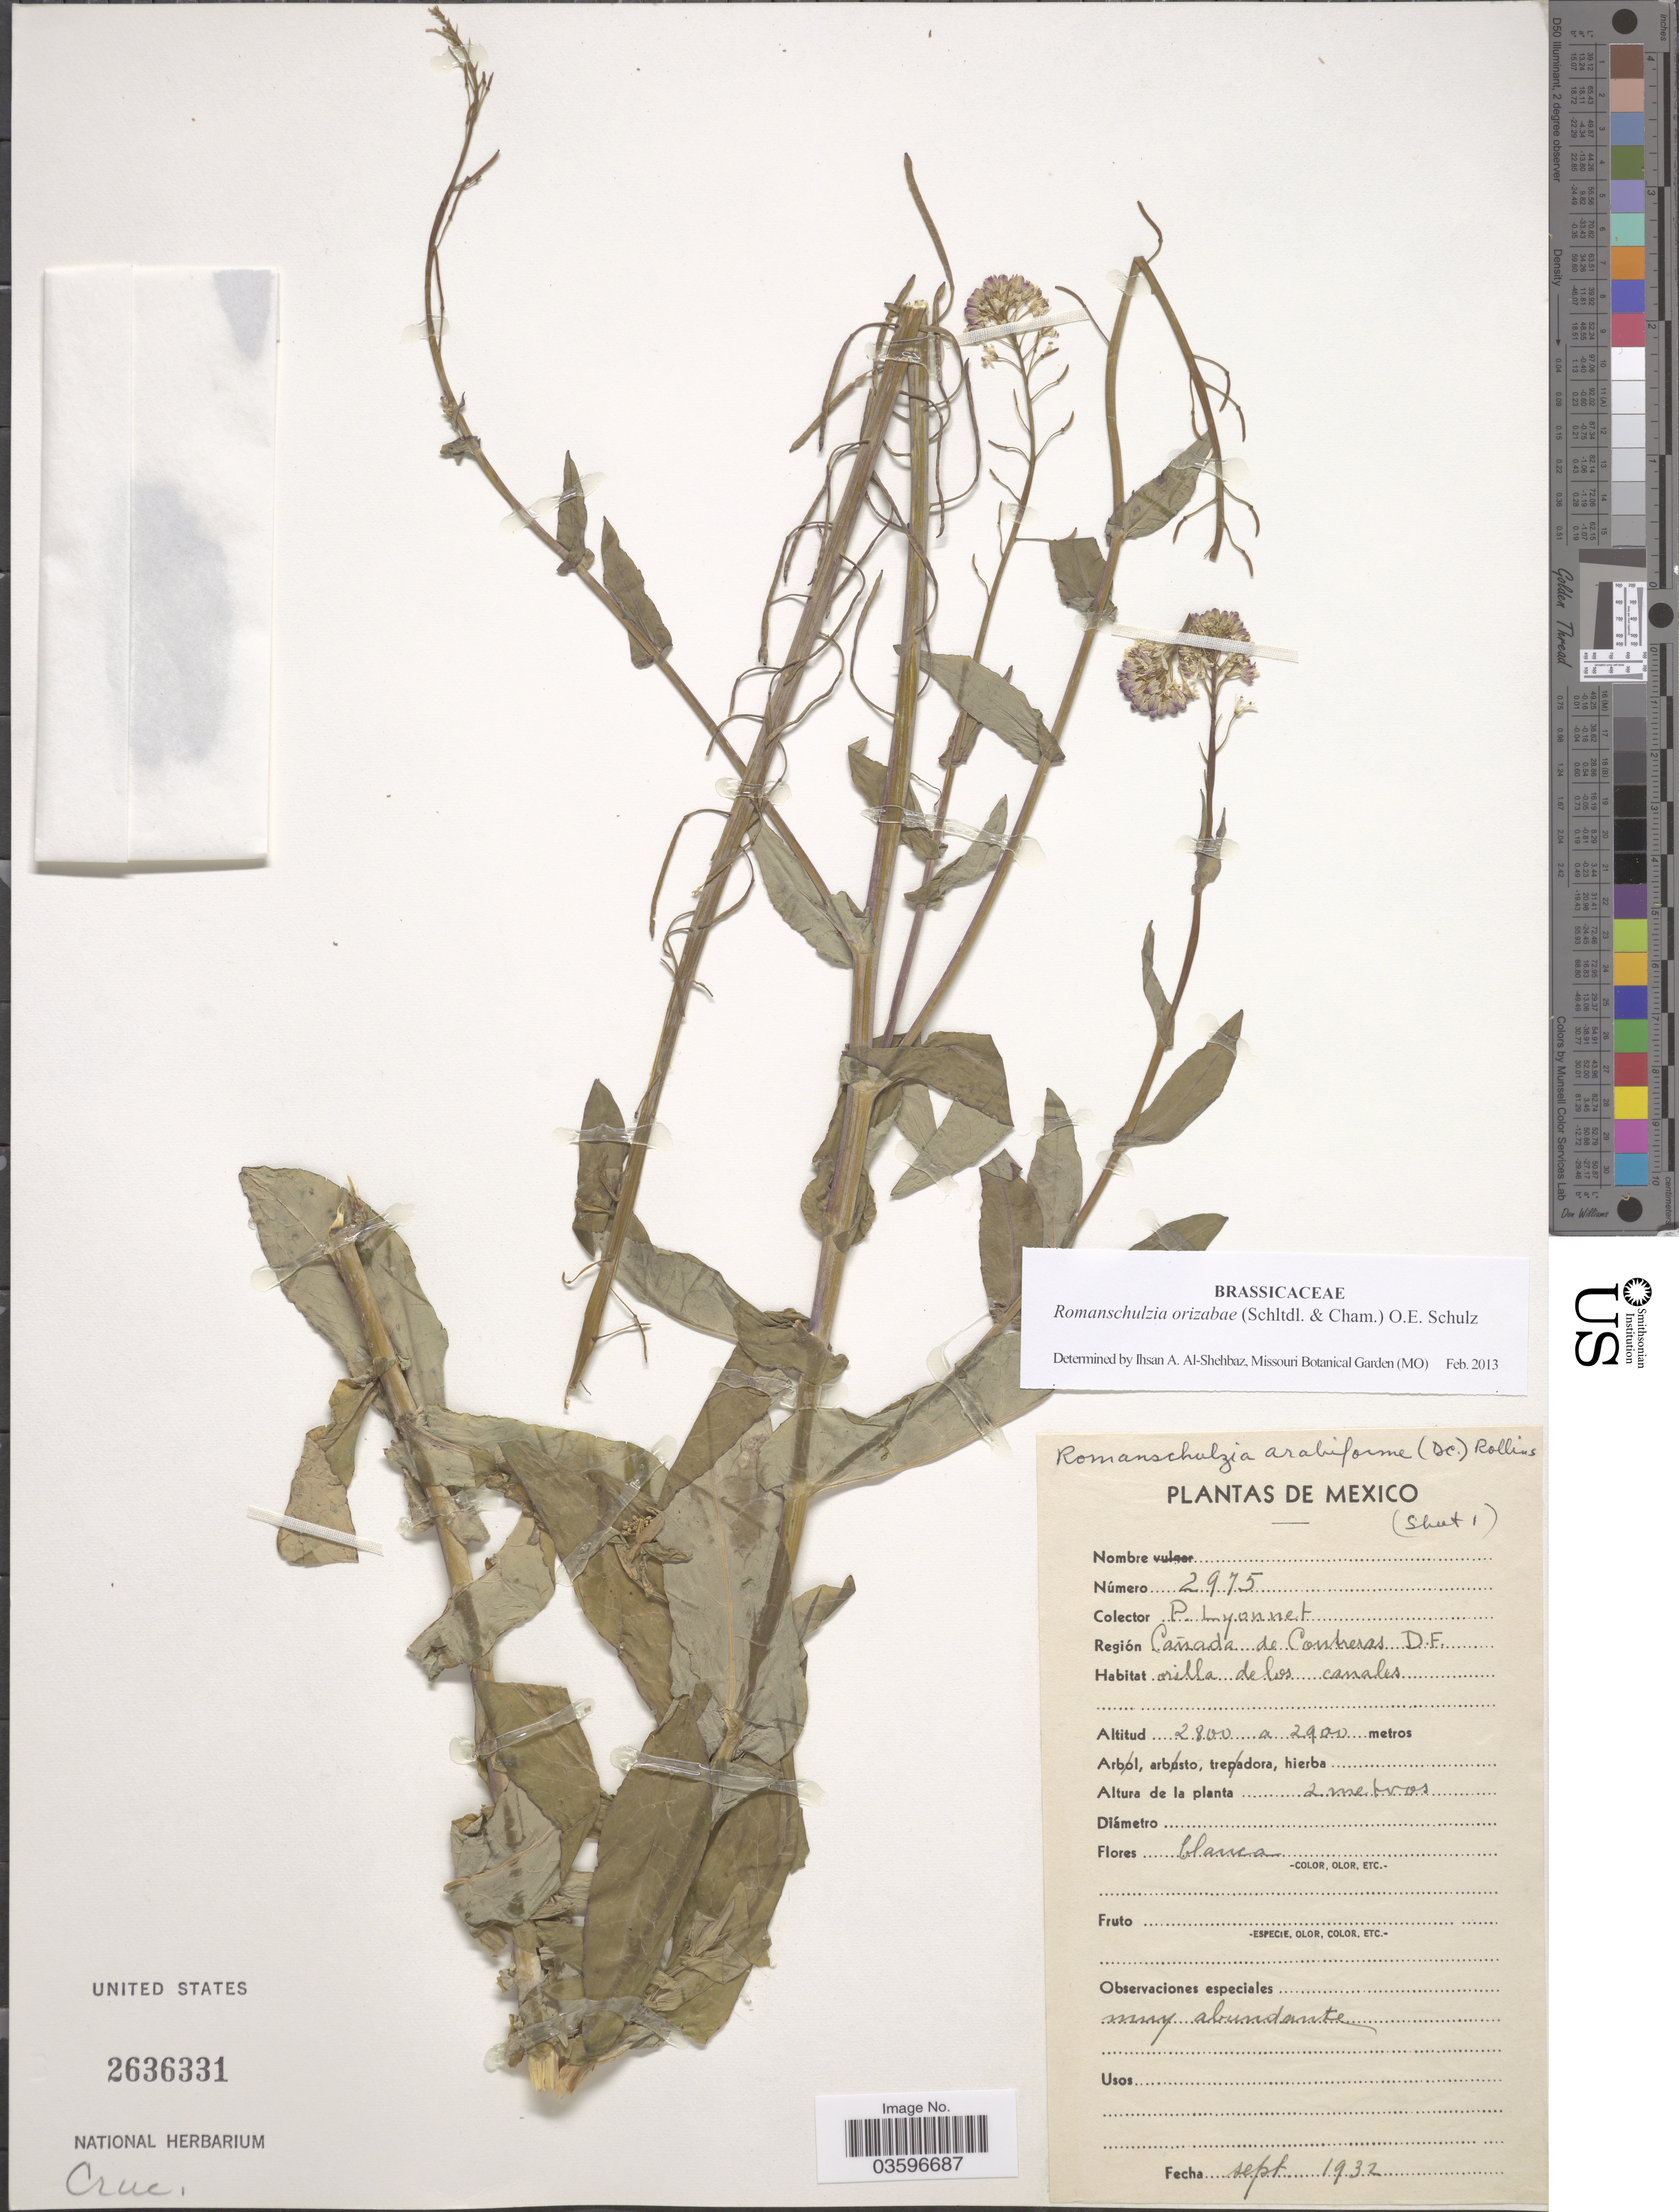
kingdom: Plantae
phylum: Tracheophyta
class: Magnoliopsida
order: Brassicales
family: Brassicaceae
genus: Romanschulzia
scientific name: Romanschulzia orizabae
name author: (Schltdl. & Cham.) O.E. Schulz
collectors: P. Lyonnet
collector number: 2975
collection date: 1932-09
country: Mexico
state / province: Distrito Federal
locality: Región Cañada de Contreras.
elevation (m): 2800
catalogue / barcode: US 2636331